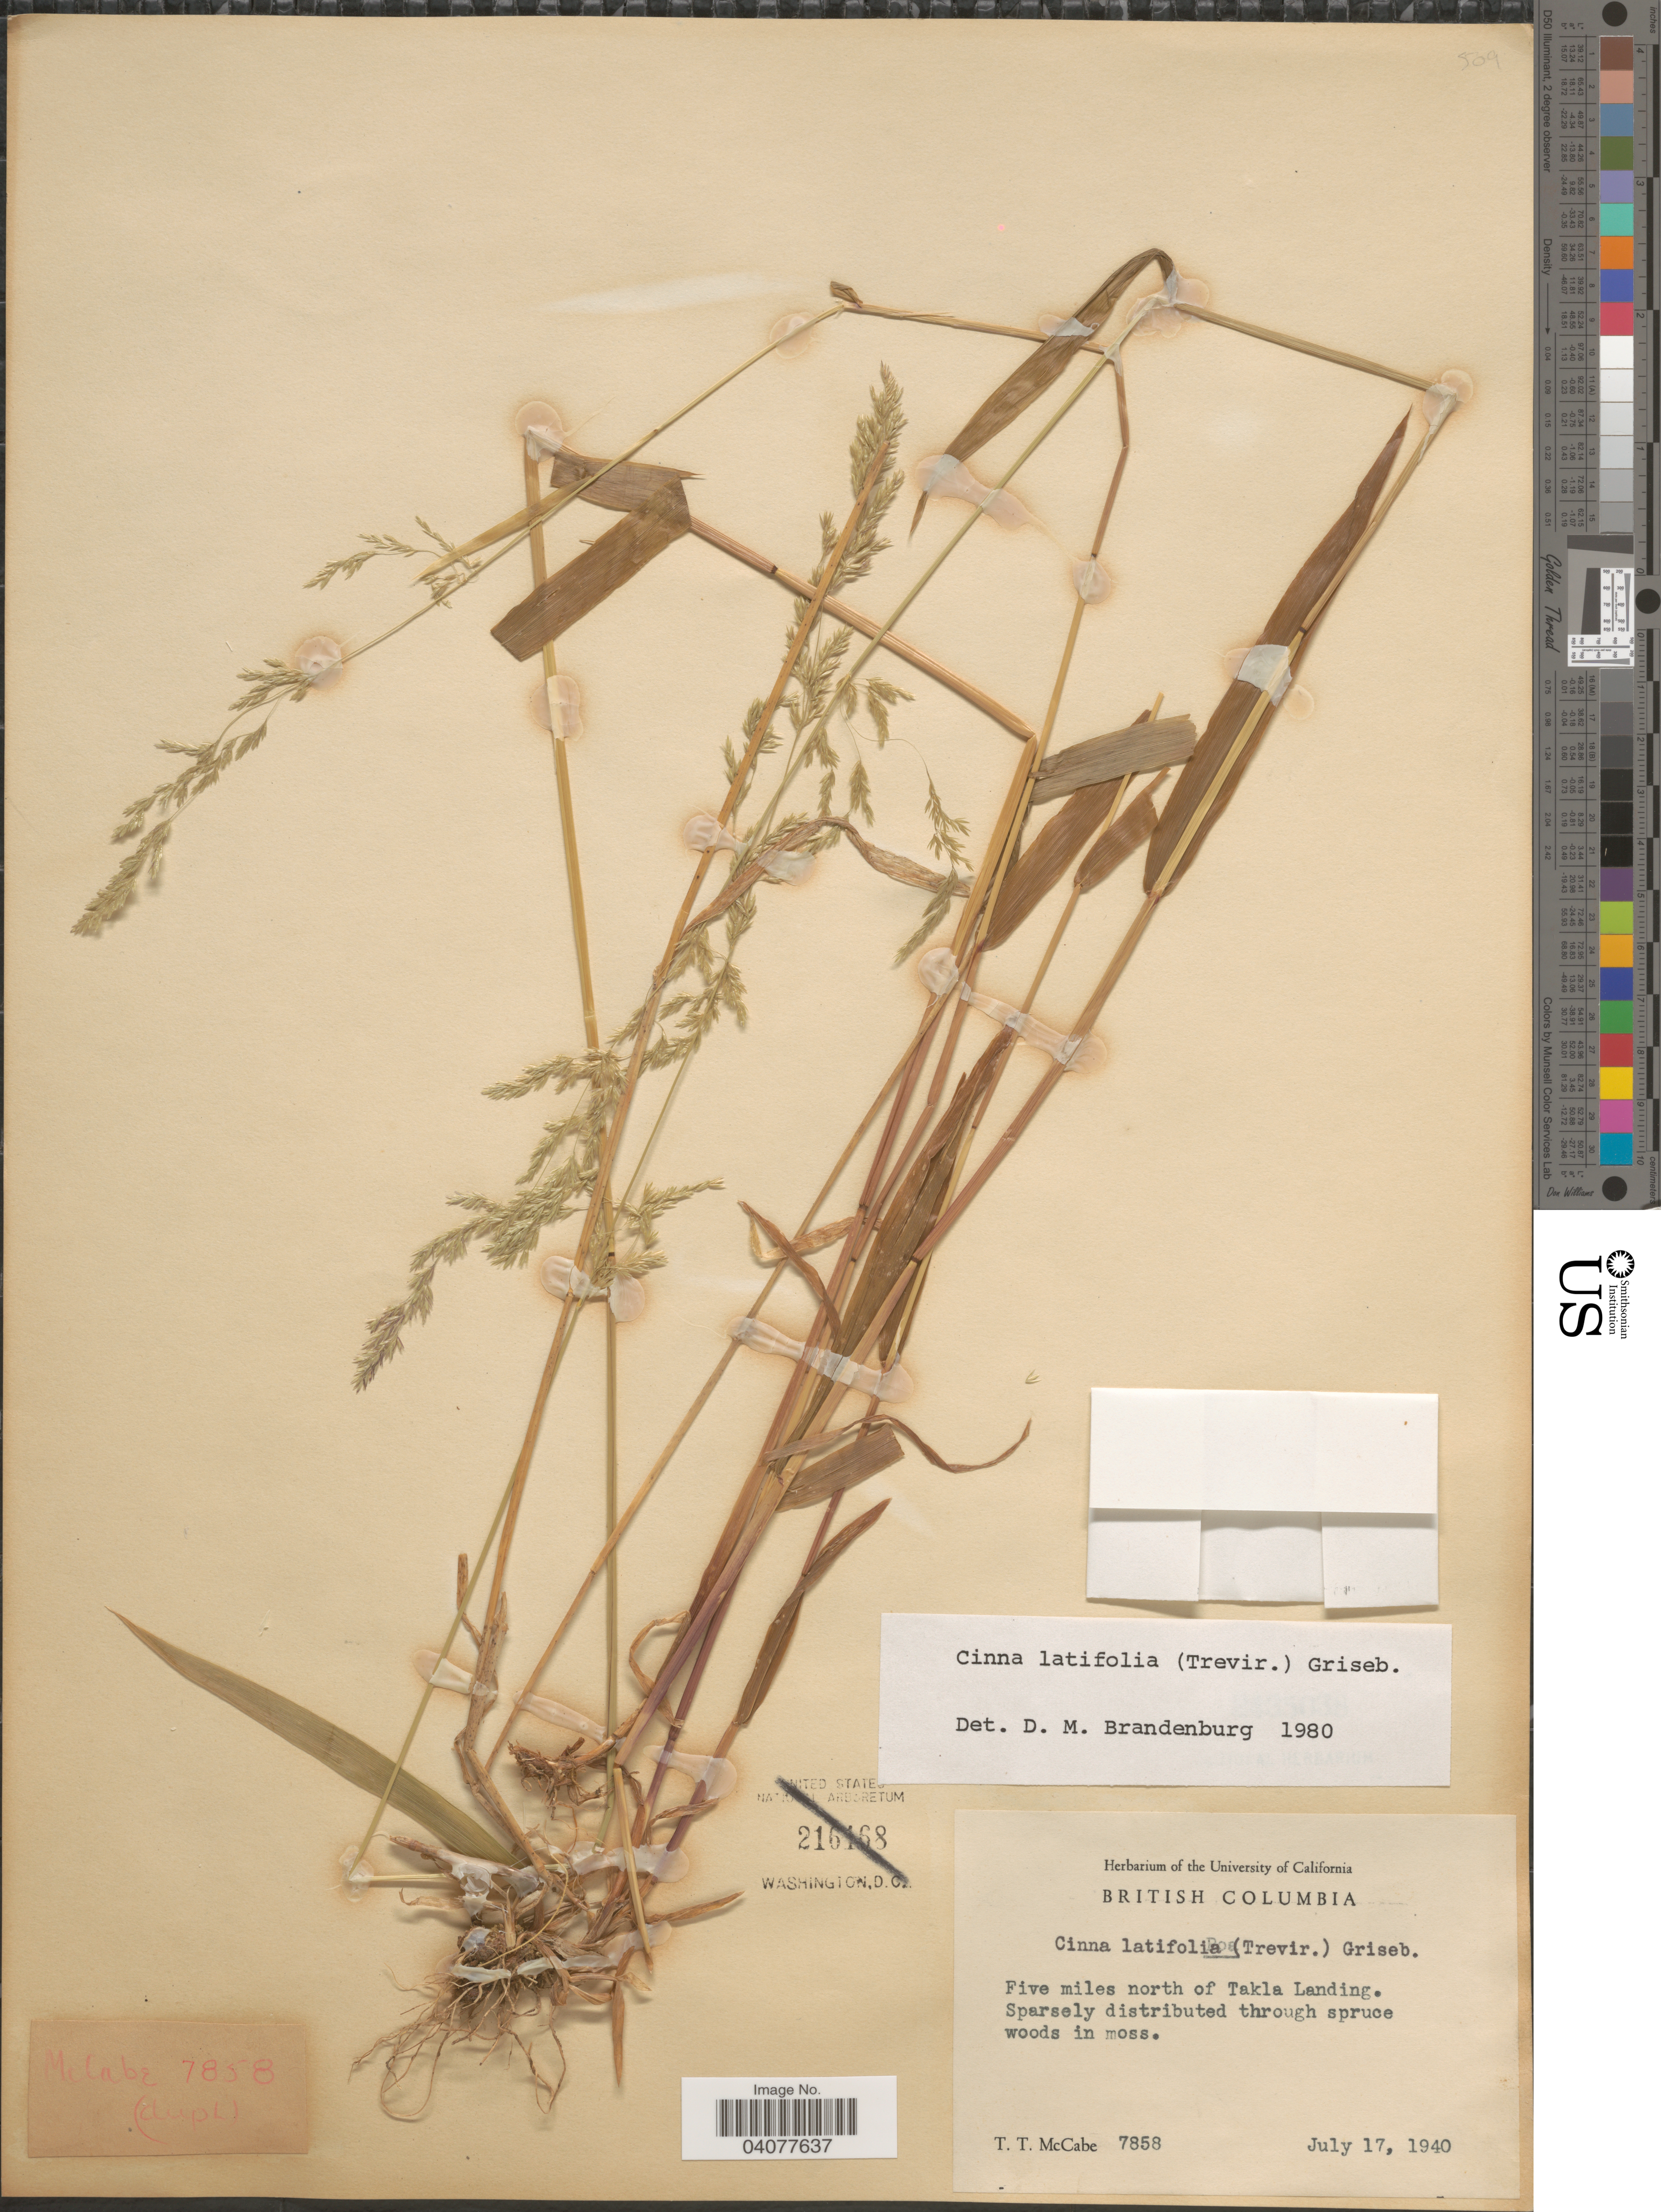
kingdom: Plantae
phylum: Tracheophyta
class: Liliopsida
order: Poales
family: Poaceae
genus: Cinna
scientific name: Cinna latifolia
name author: (Trevir. ex Goeppert) Griseb.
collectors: T. McCabe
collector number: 7858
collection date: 1940-07-17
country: Canada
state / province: British Columbia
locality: Five miles north of Takla Landing.